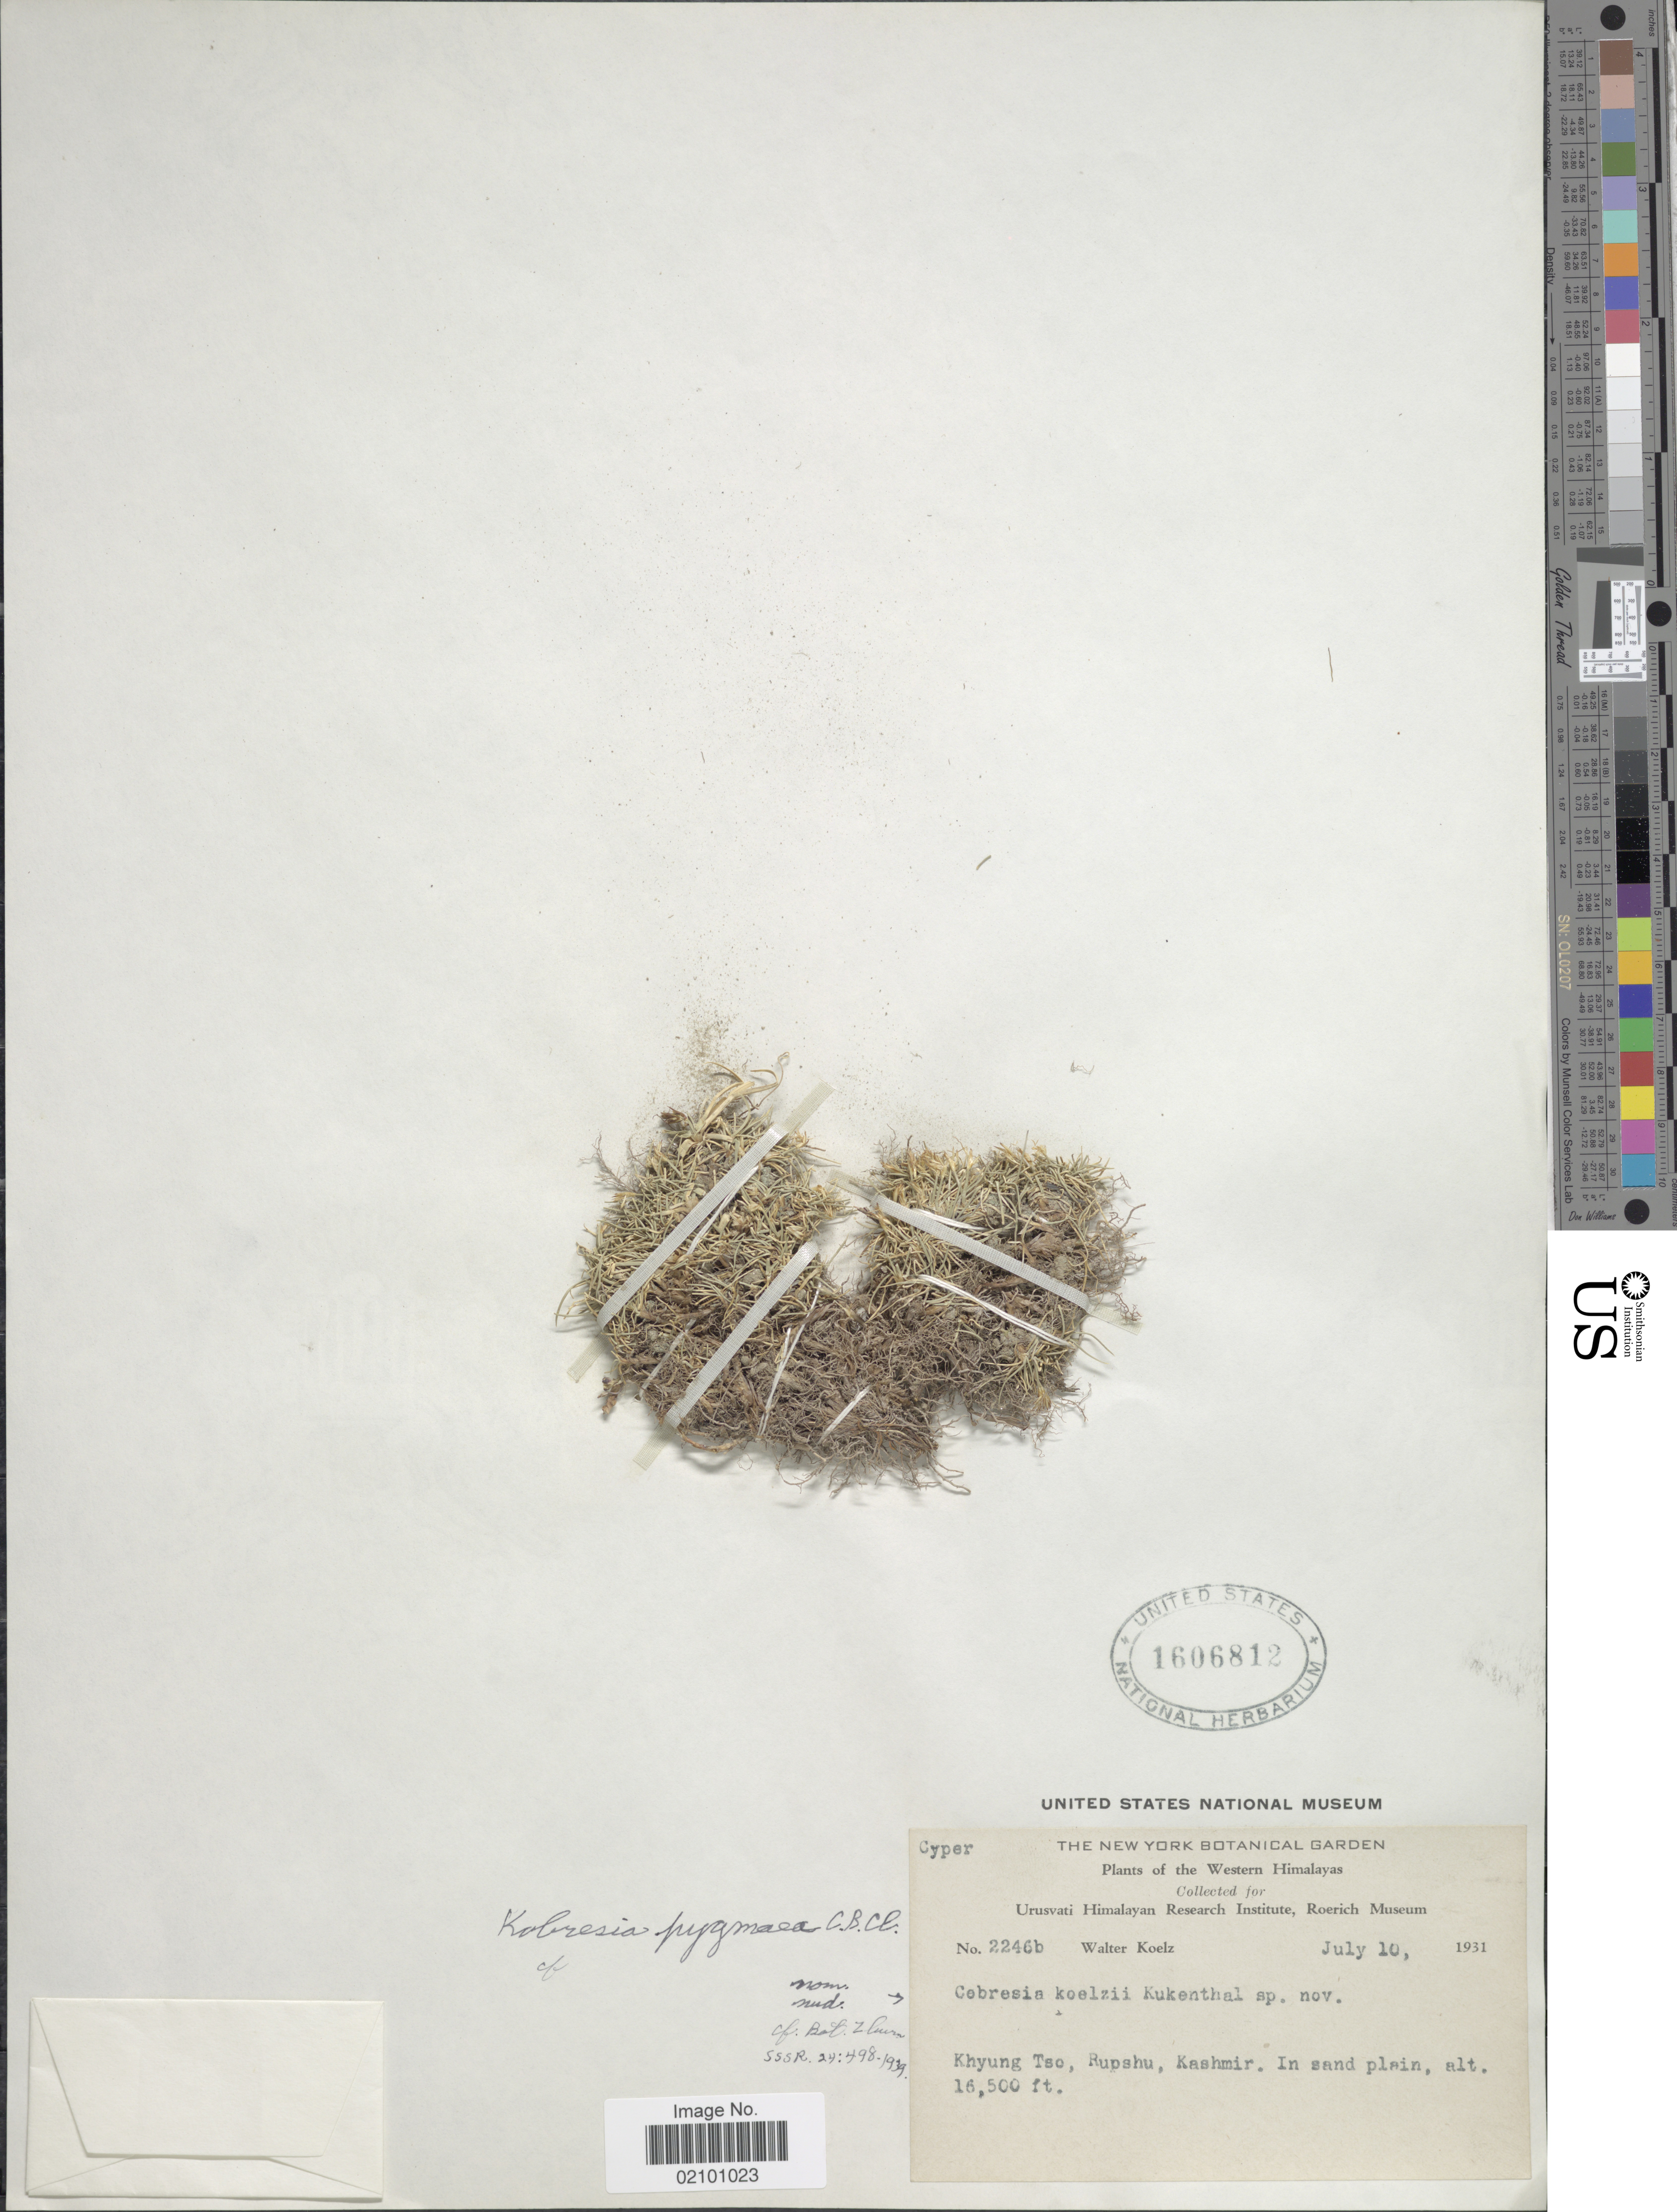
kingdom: Plantae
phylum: Tracheophyta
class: Liliopsida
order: Poales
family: Cyperaceae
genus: Carex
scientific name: Carex parvula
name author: O. Yano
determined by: Strong, M. T., (US), Smithsonian Institution - National Museum of Natural History (UNITED STATES)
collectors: W. N. Koelz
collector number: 2246b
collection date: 1931-07-10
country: India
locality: Western Himalayas, Khyung Tso, Rupshu, Kashmir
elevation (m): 5029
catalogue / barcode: US 1606812